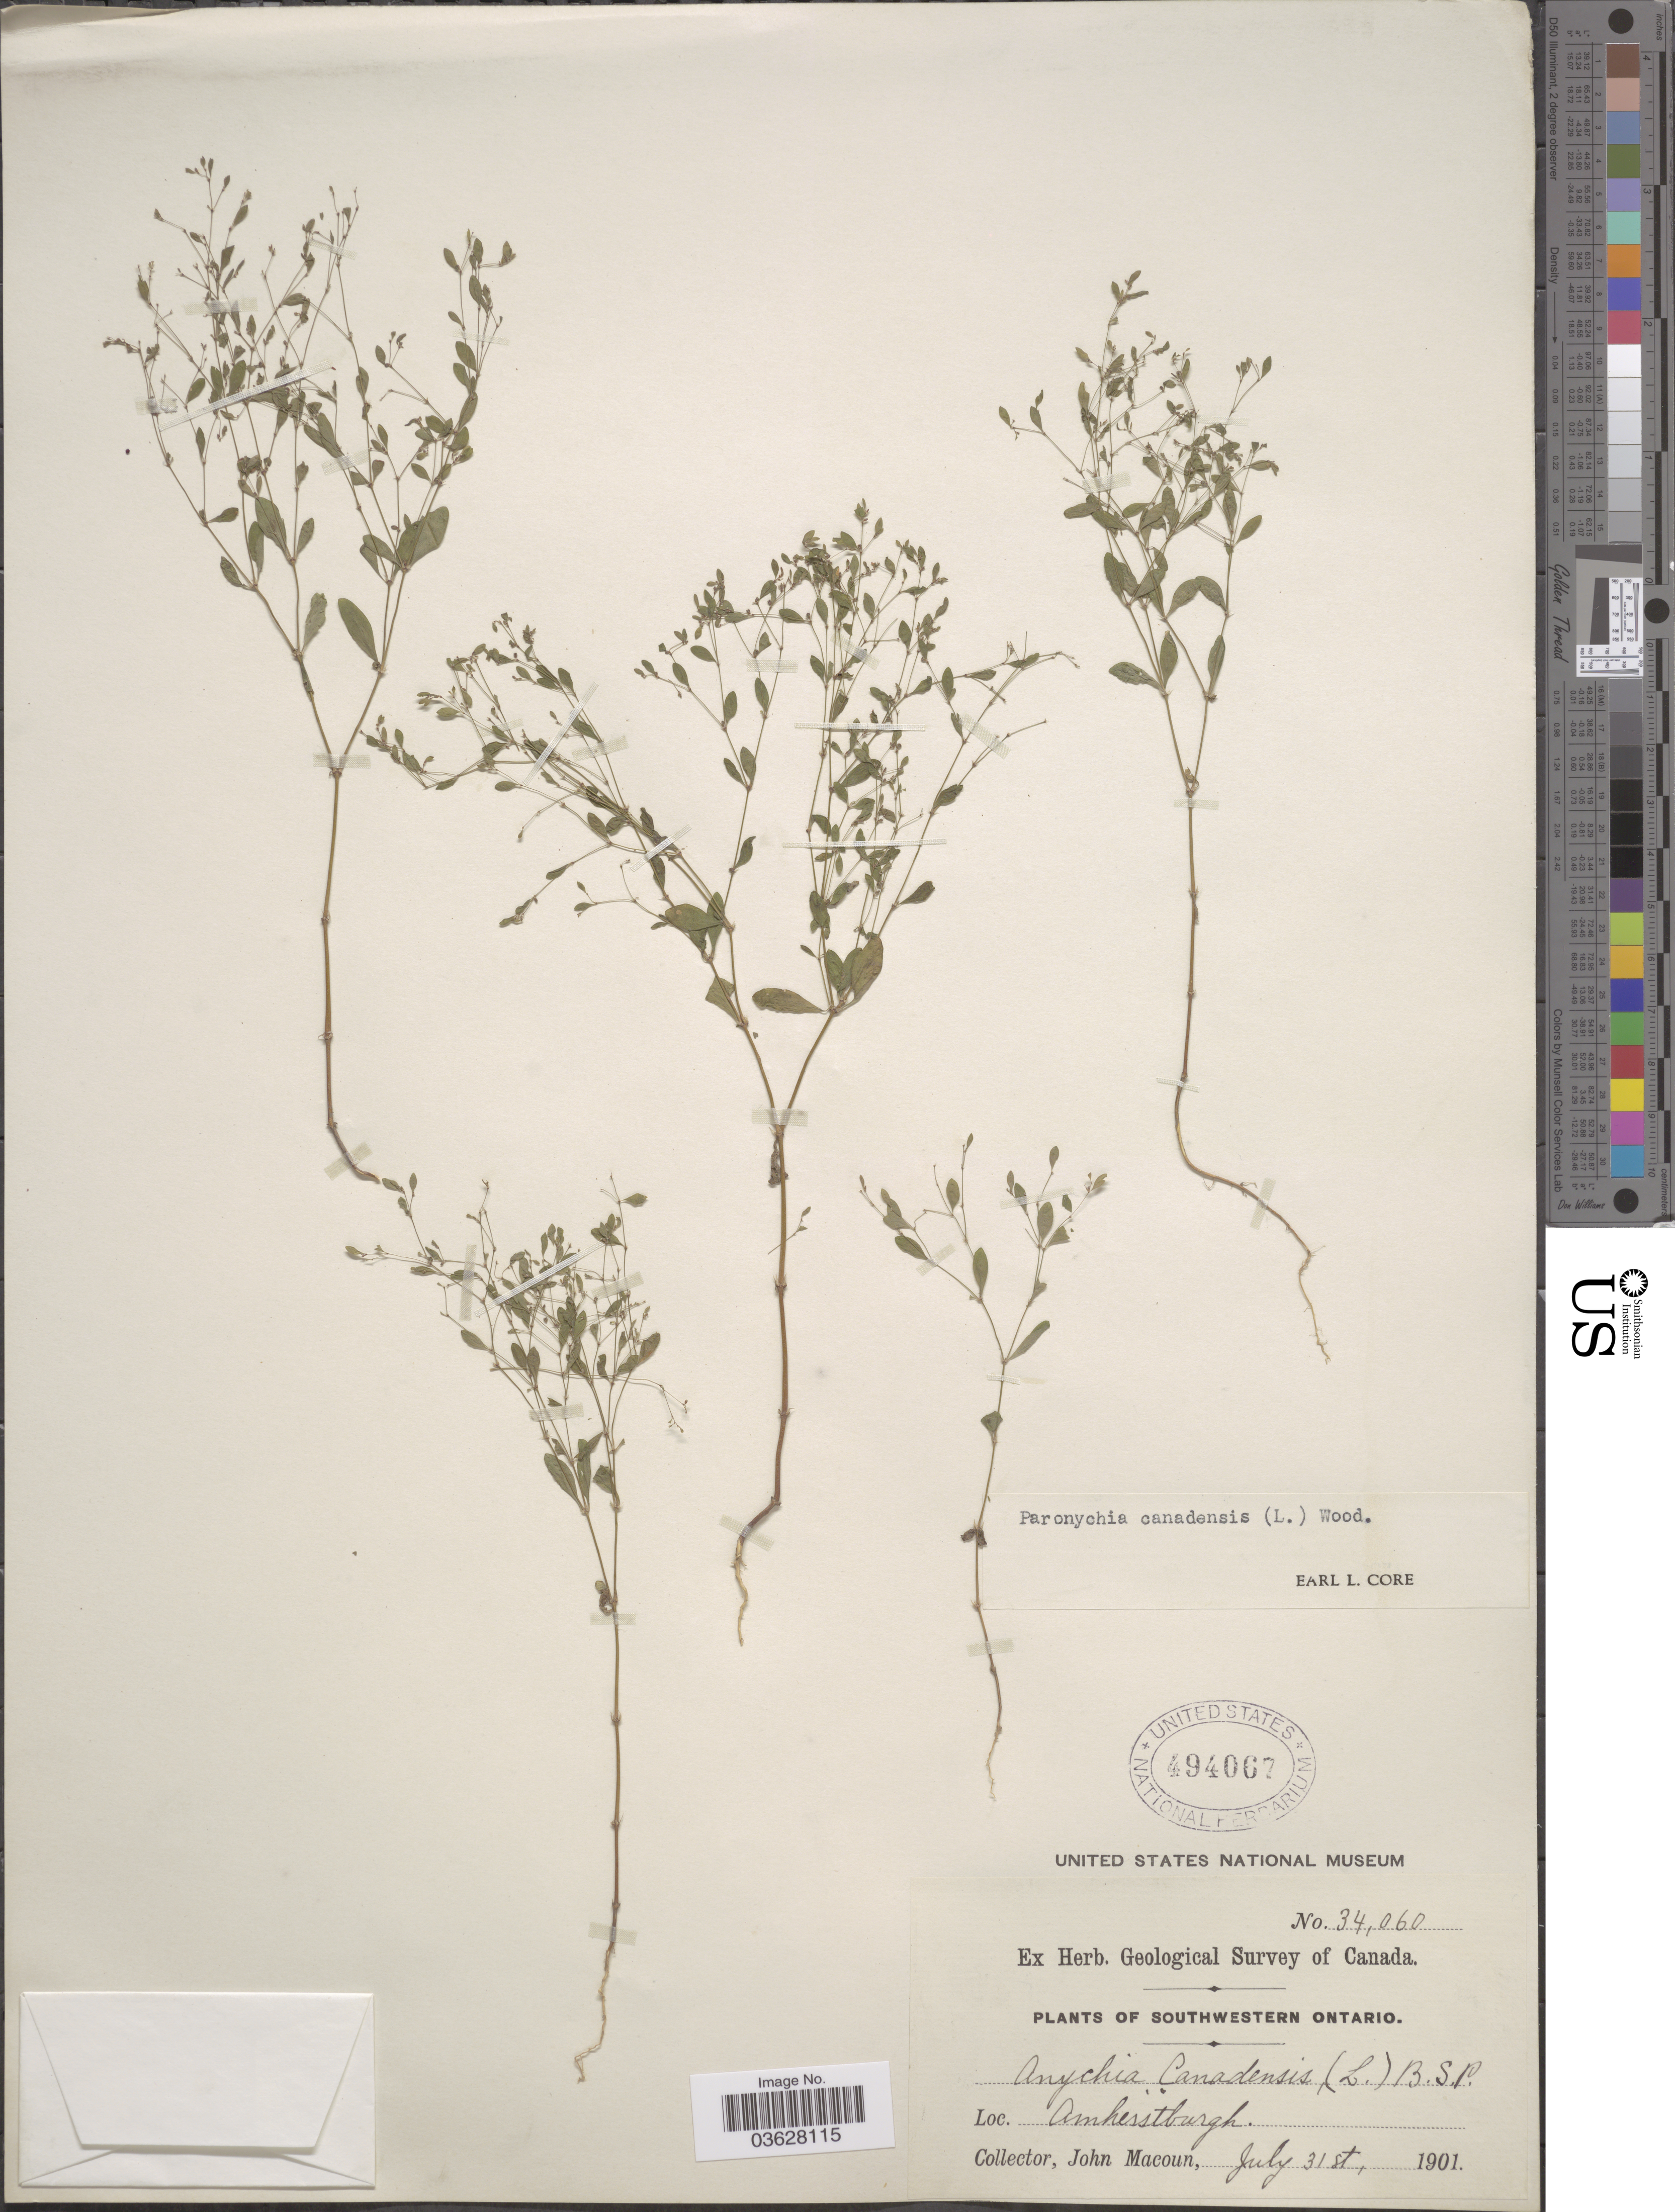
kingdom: Plantae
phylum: Tracheophyta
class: Magnoliopsida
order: Caryophyllales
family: Caryophyllaceae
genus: Paronychia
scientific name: Paronychia canadensis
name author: (L.) Alph. Wood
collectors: J. Macoun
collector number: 34060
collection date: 1901-07-31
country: Canada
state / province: Ontario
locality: Southwestern Ontario. Amherstburgh.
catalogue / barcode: US 494067